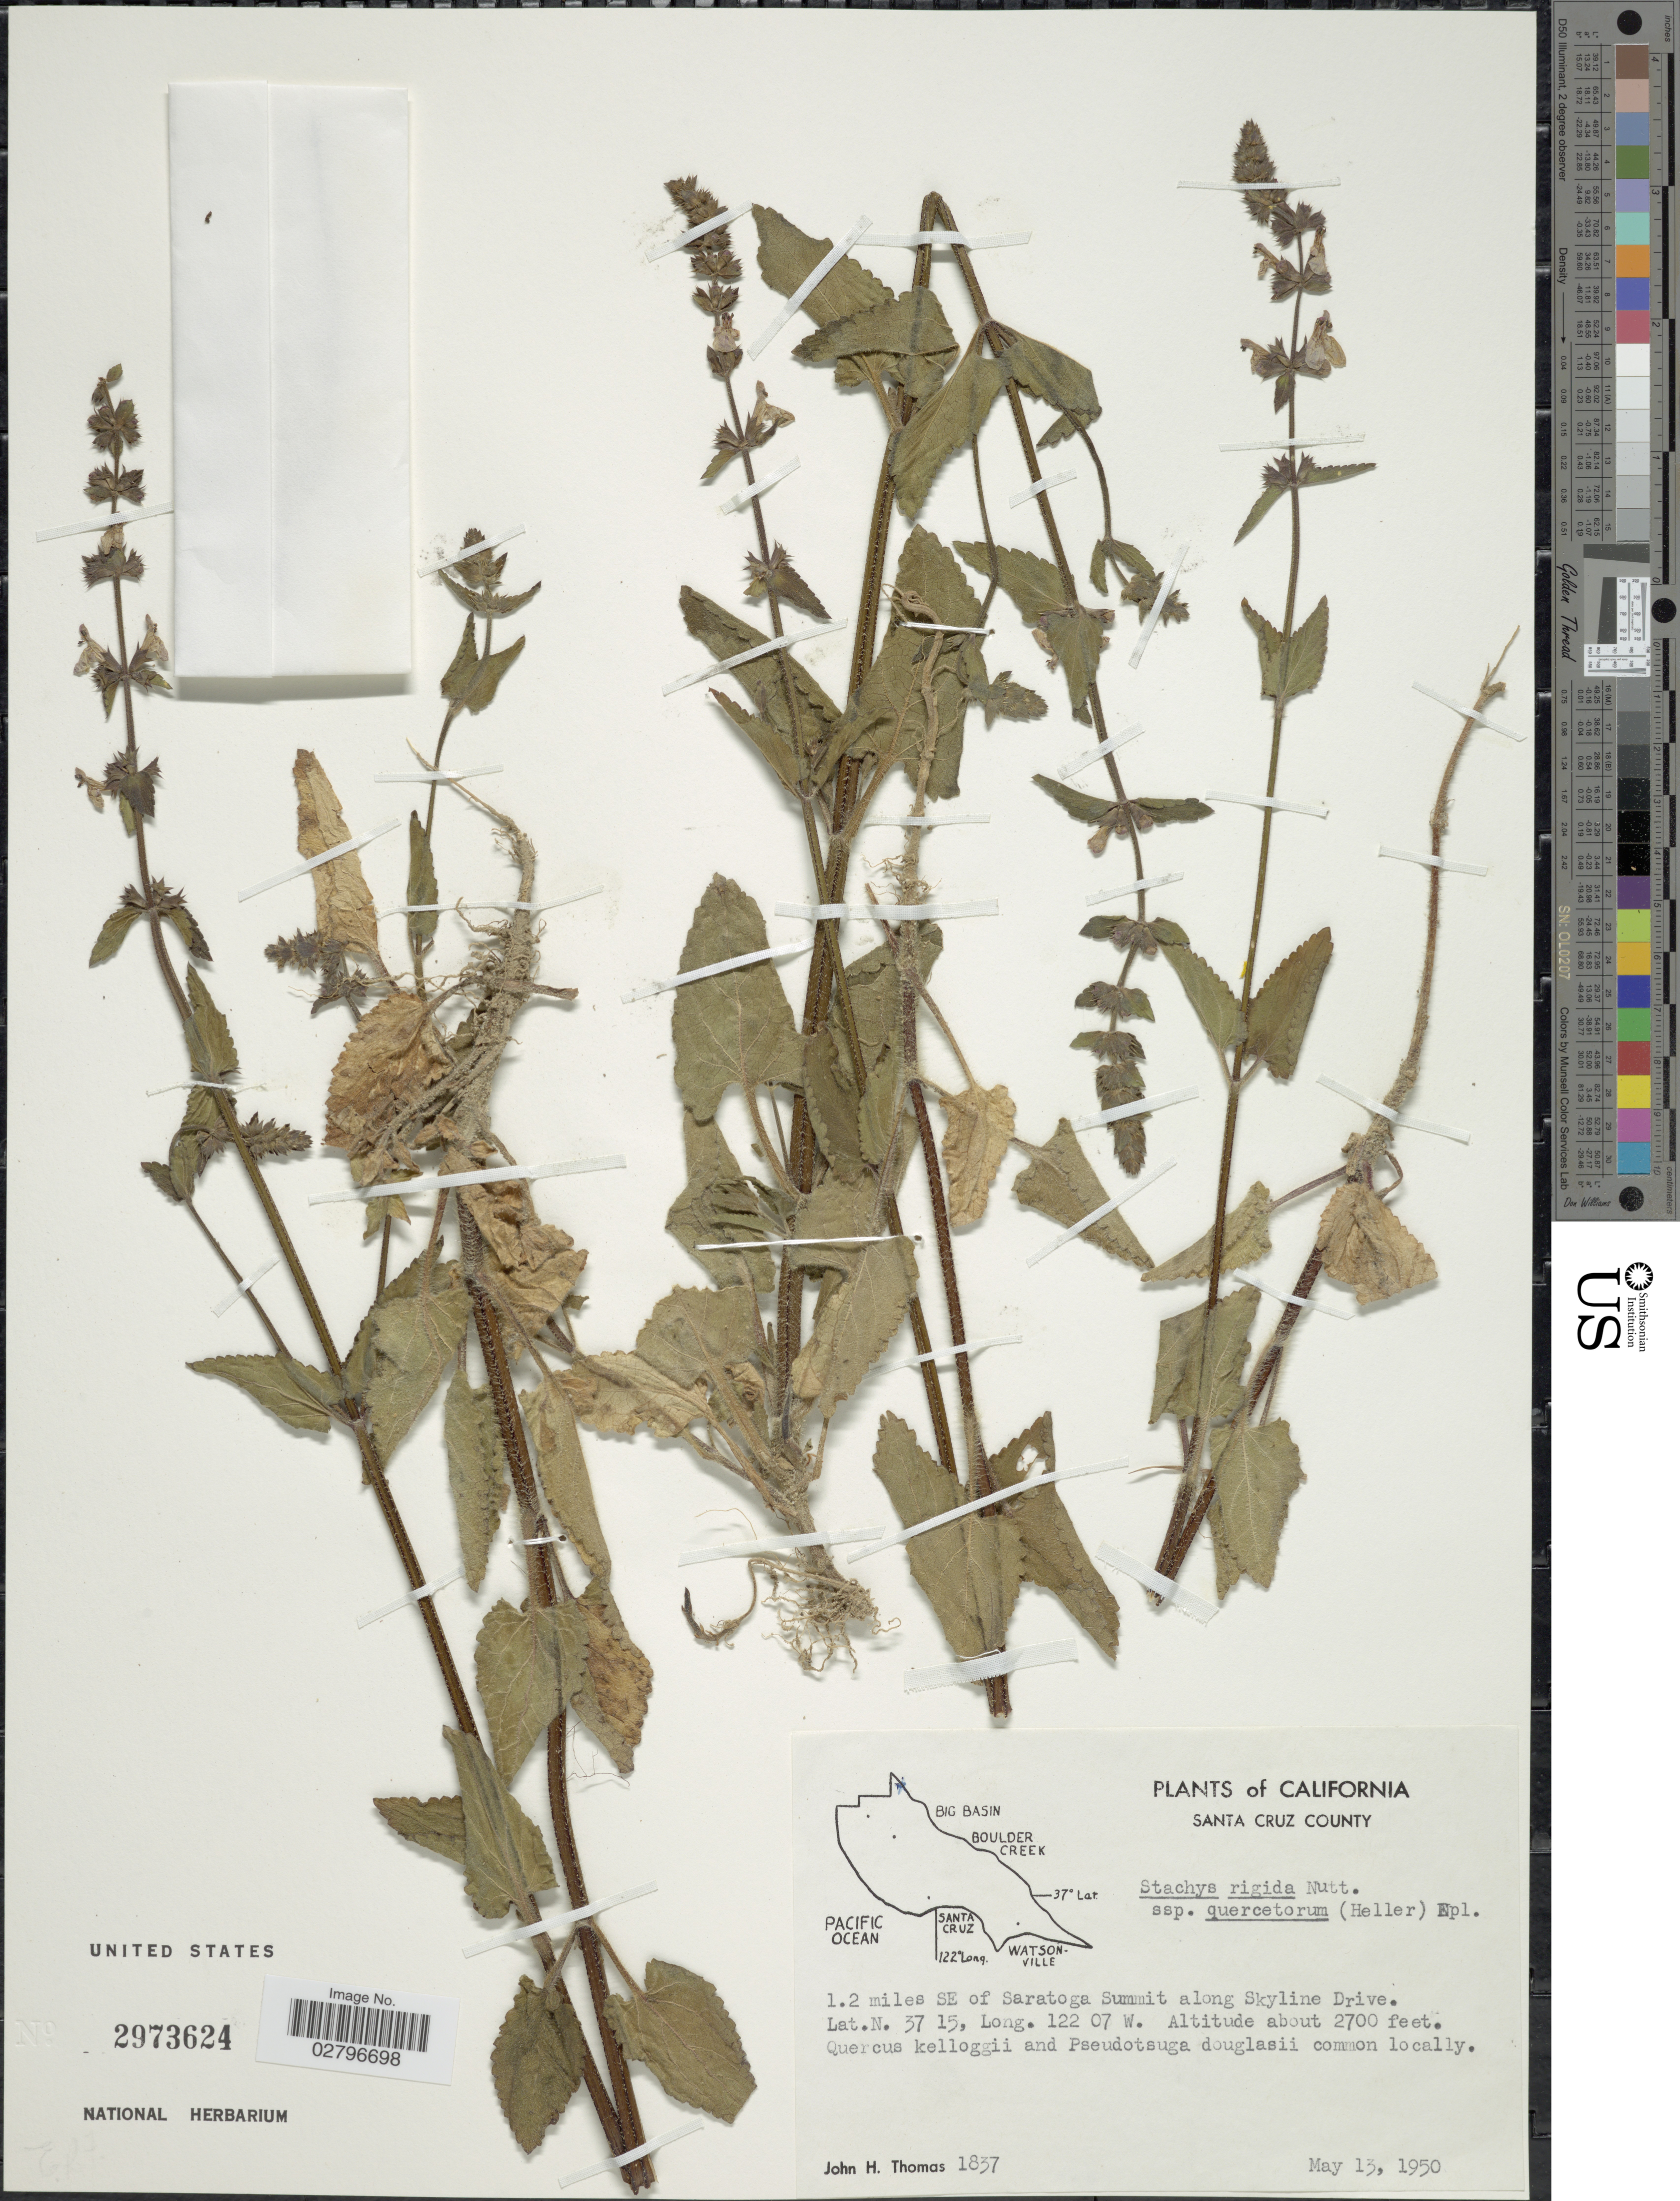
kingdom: Plantae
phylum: Tracheophyta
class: Magnoliopsida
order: Lamiales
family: Lamiaceae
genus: Stachys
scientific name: Stachys rigida subsp. quercetorum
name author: (A. Heller) Epling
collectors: J. H. Thomas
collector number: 1837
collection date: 1950-05-13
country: United States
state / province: California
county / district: Santa Cruz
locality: Santa Cruz County, 1.2 miles SE of Saratoga Summit along Skyline Drive.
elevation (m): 823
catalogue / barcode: US 2973624